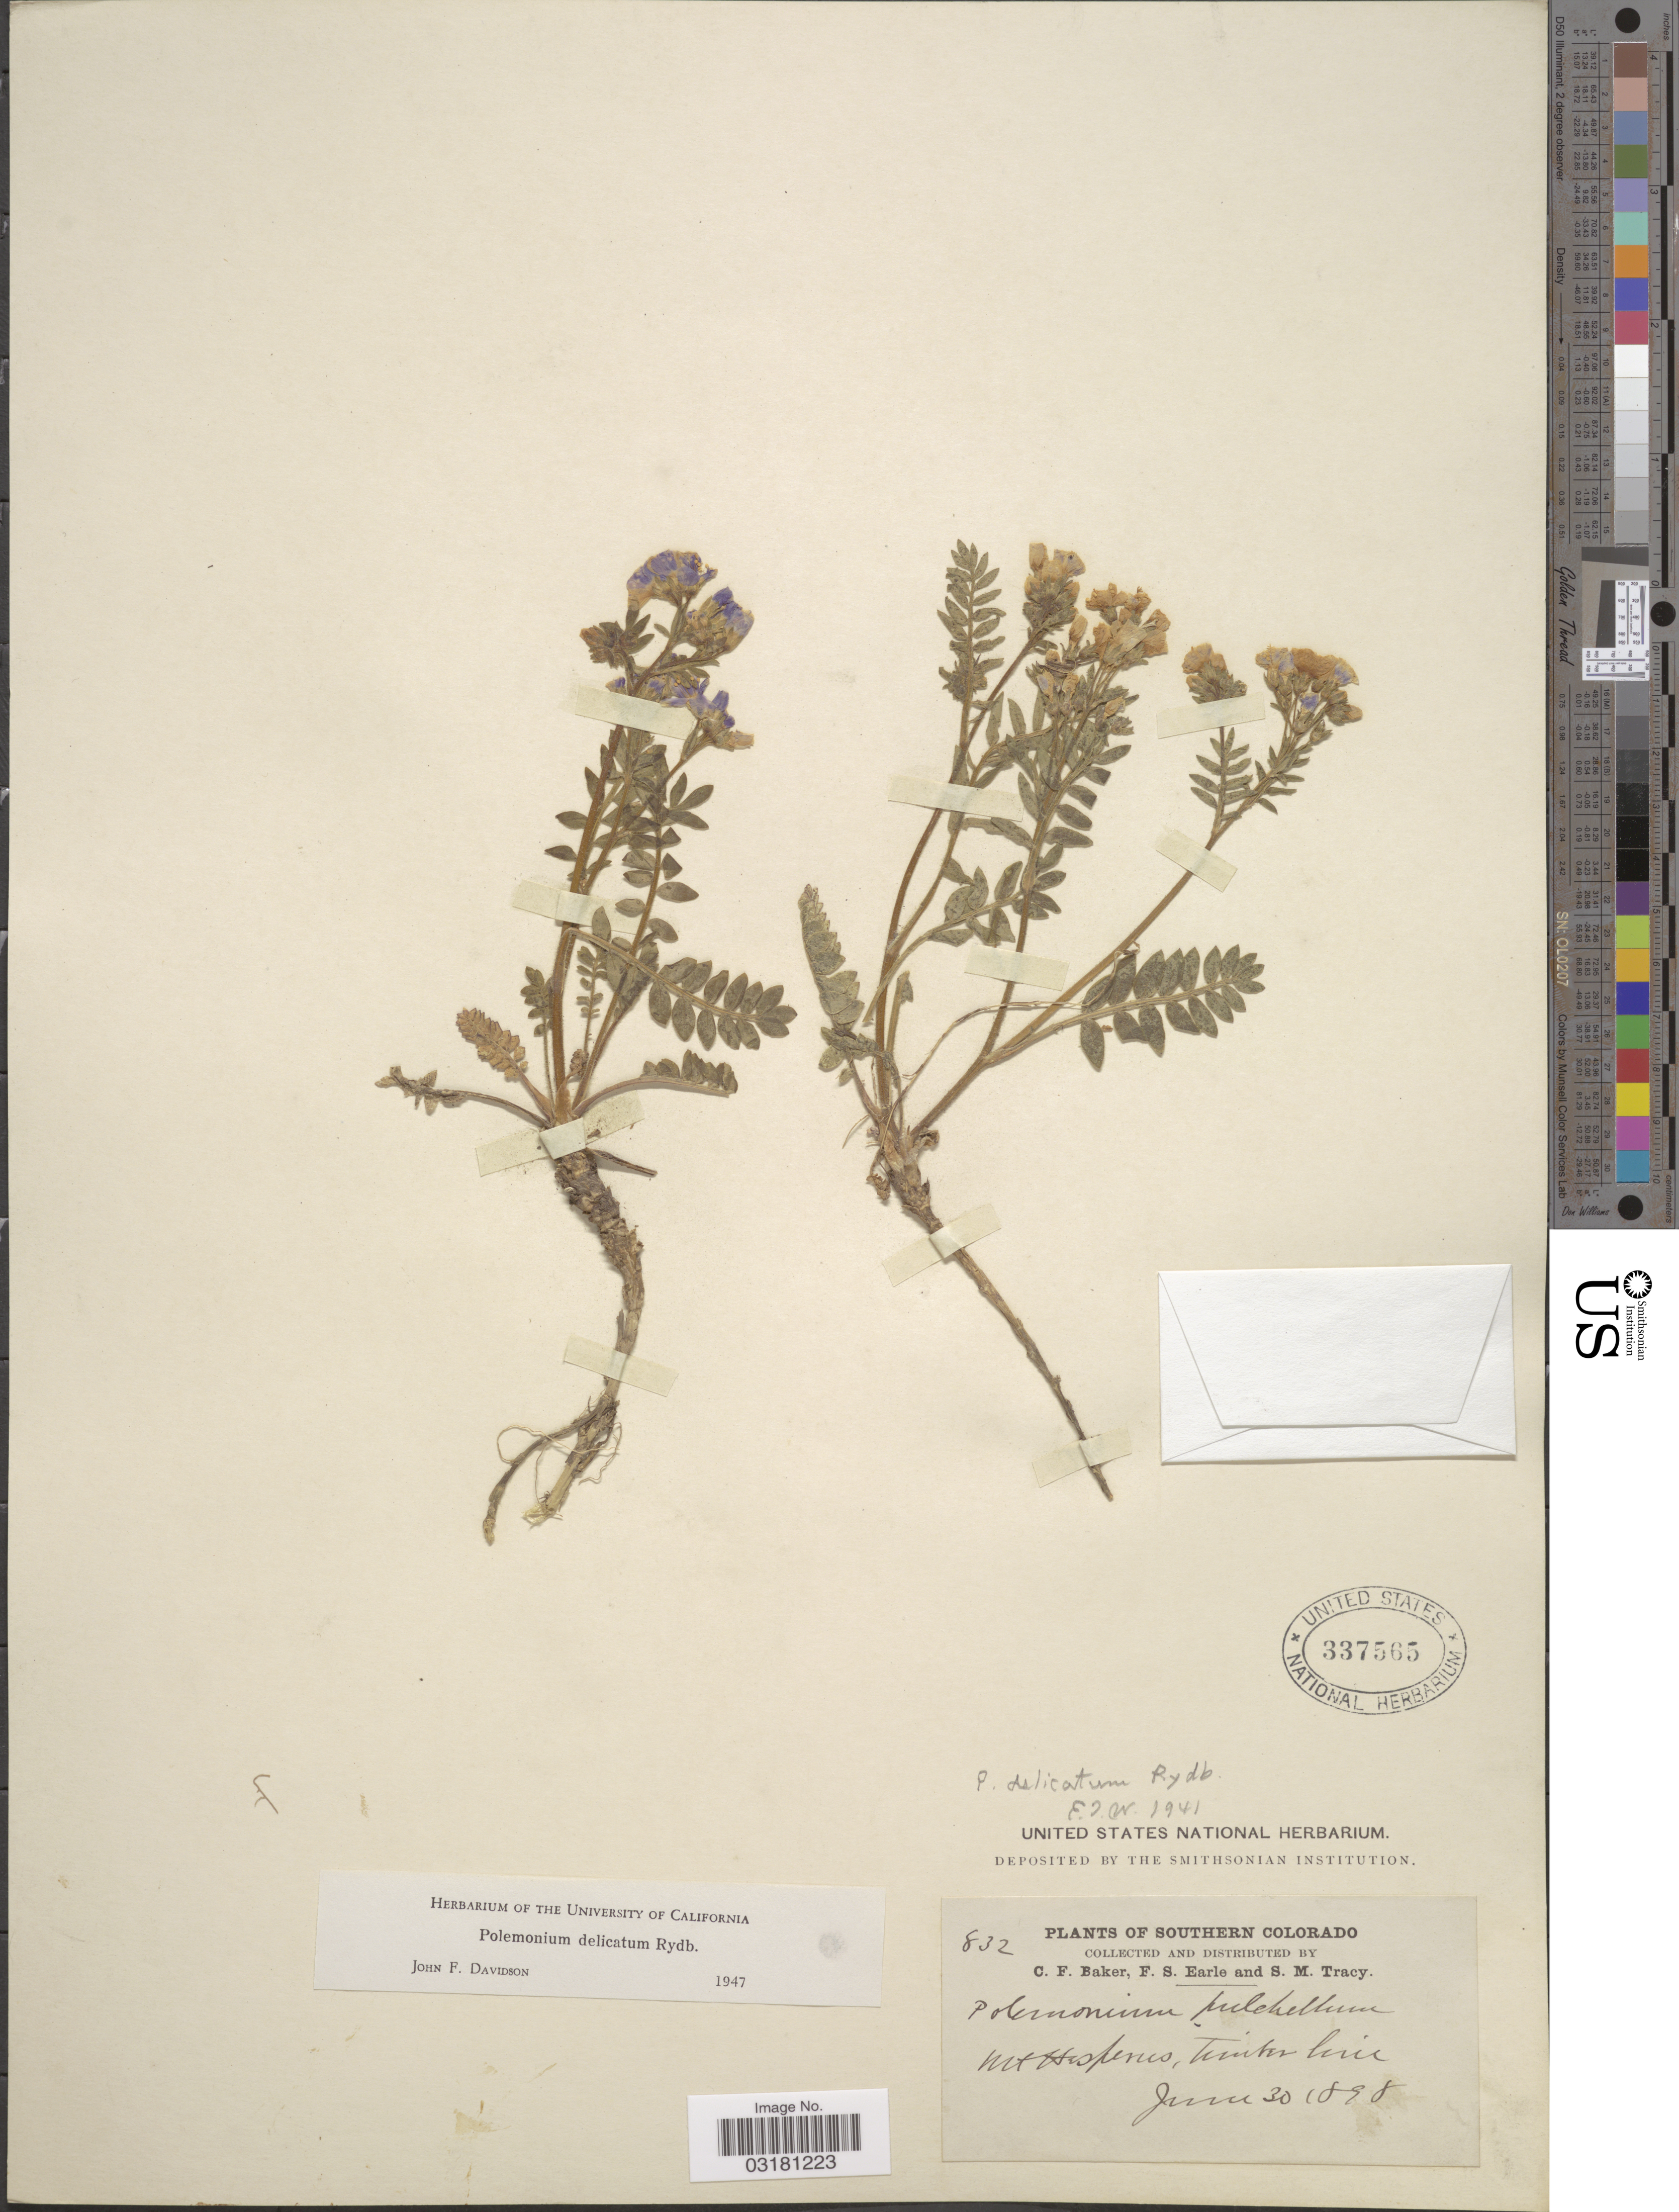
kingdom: Plantae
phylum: Tracheophyta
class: Magnoliopsida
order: Ericales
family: Polemoniaceae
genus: Polemonium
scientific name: Polemonium delicatum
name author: Rydb.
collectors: C. F. Baker, F. S. Earle & S. M. Tracy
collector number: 832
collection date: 1898-06-30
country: United States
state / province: Colorado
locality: Southern Colorado. Mt Hesperus, timber line.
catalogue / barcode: US 337565